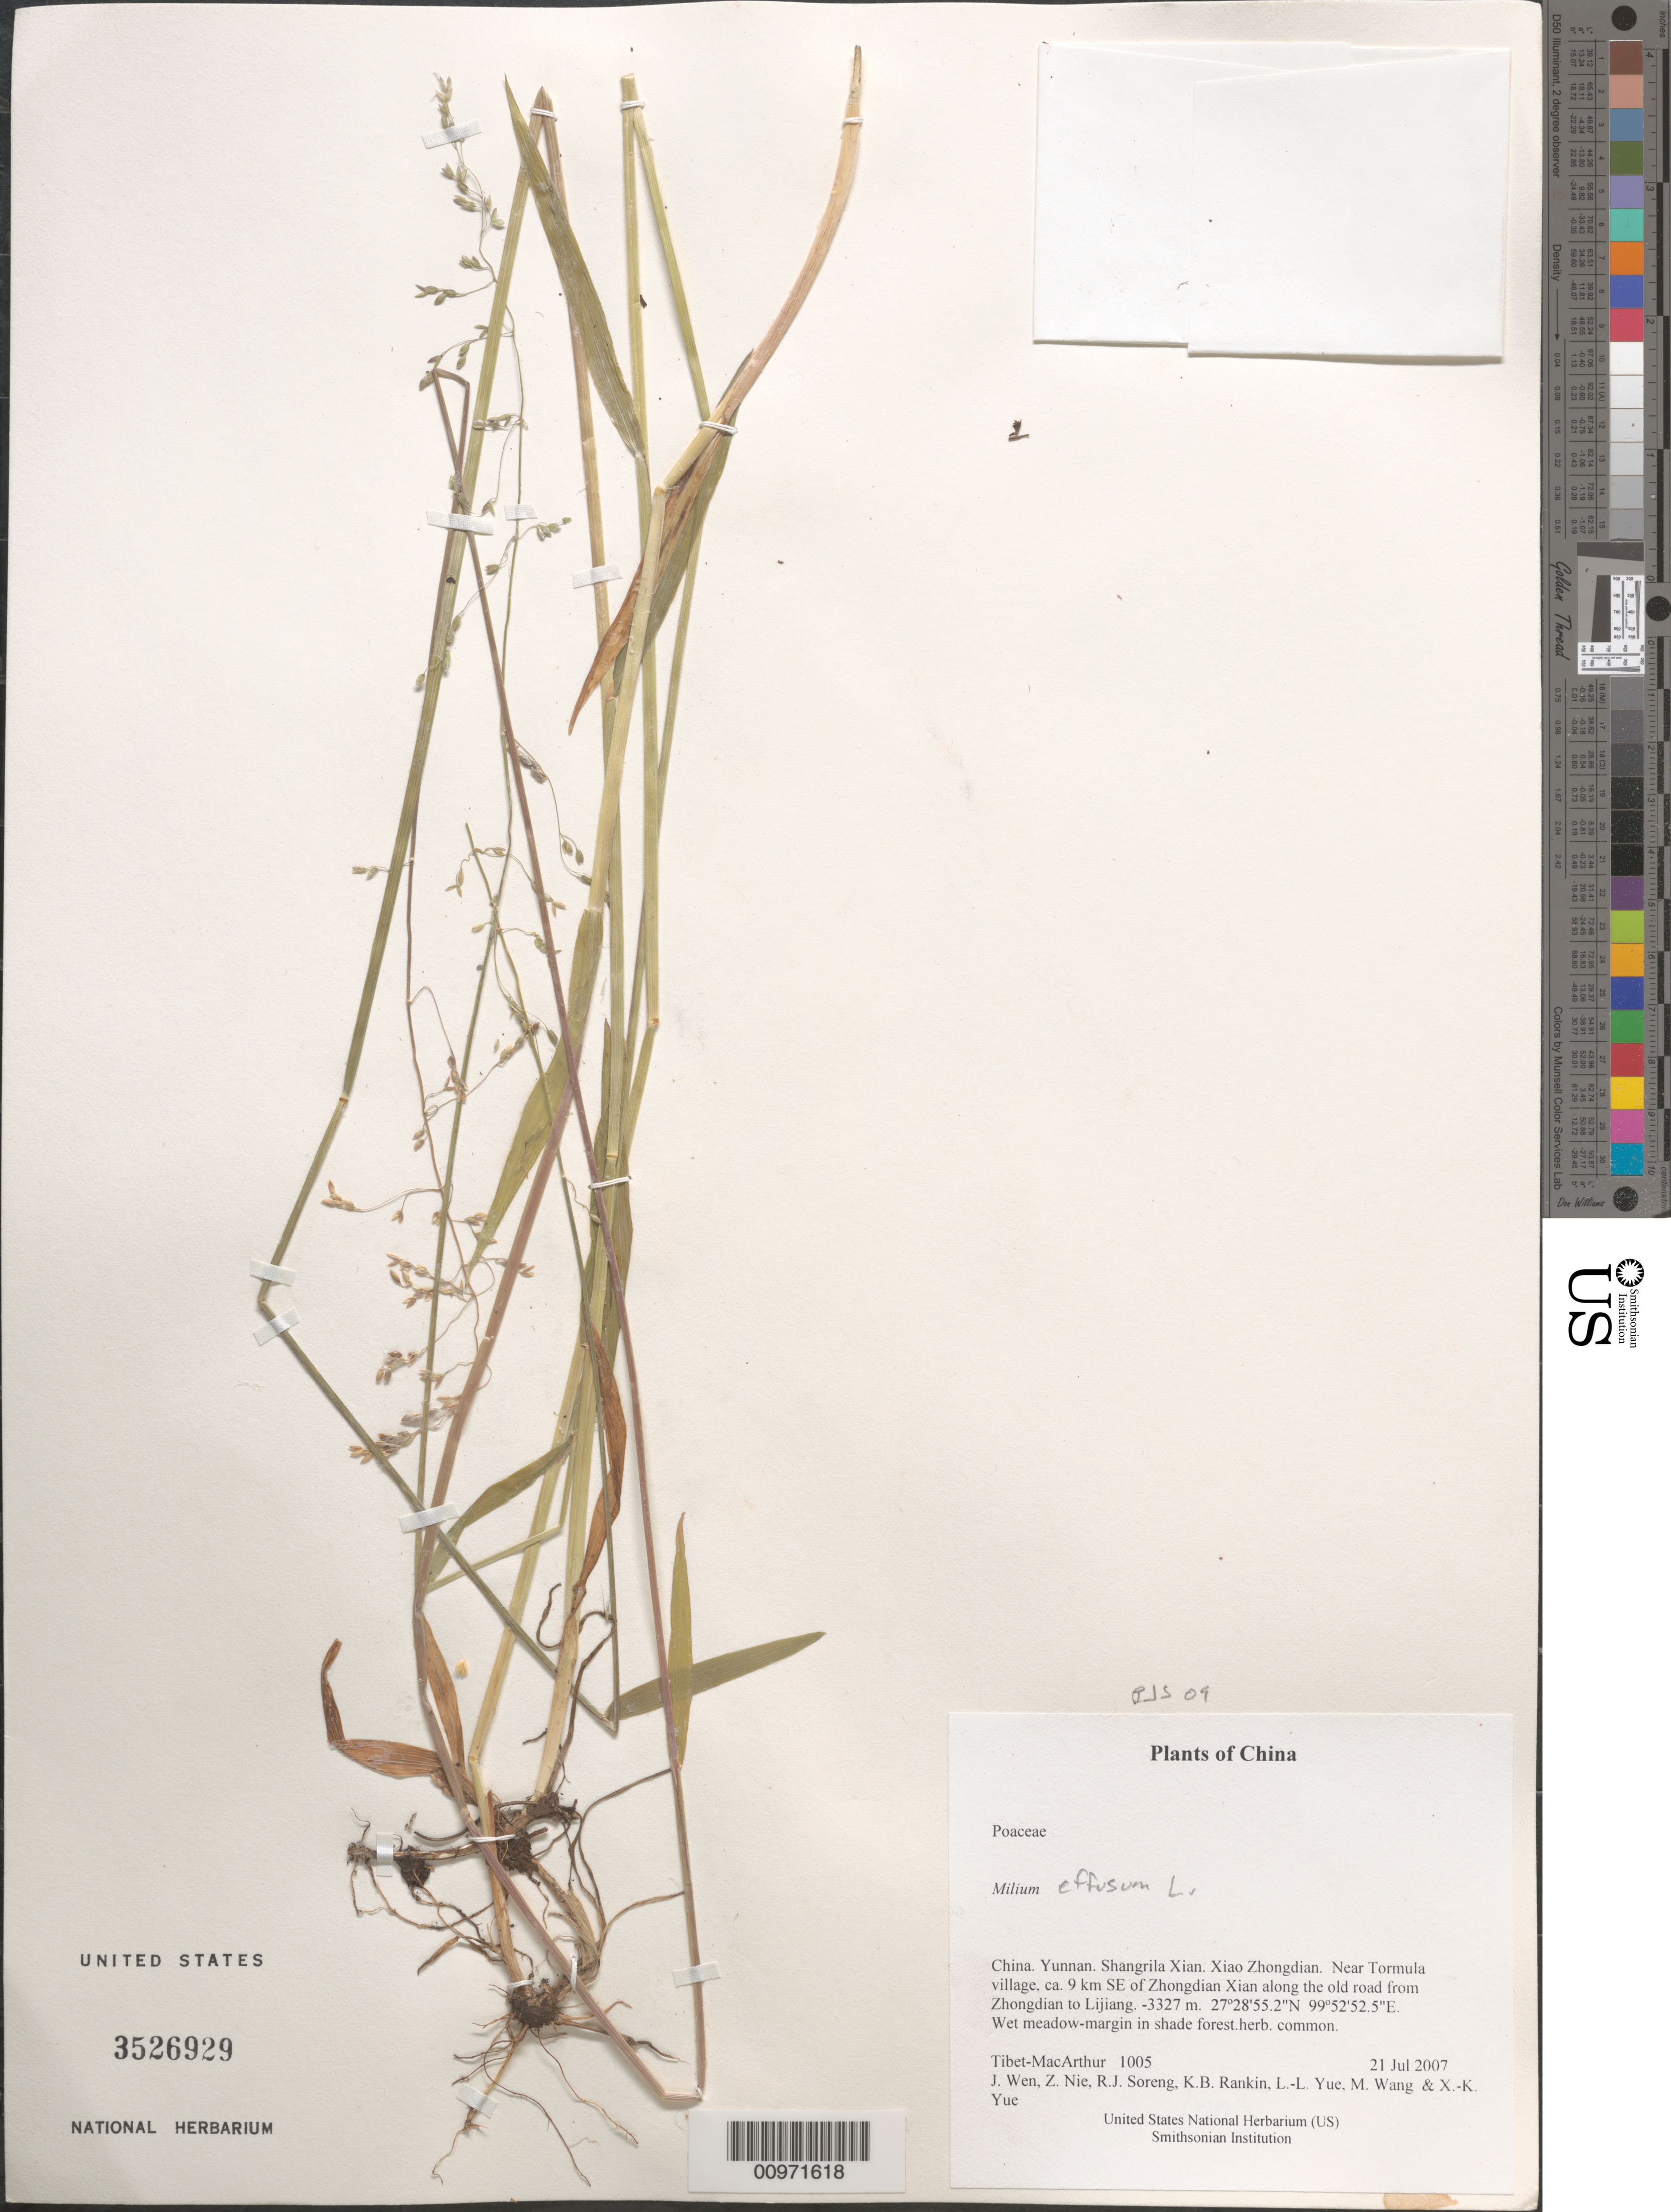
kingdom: Plantae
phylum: Tracheophyta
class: Liliopsida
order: Poales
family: Poaceae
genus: Milium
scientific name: Milium effusum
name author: L.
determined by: Soreng, Robert J., Research Associate (BOT), Smithsonian Institution - National Museum of Natural History (UNITED STATES)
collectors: Tibet-MacArthur, J. Wen, Z. Nie, R. J. Soreng, K. Rankin, L. Yue, M. Wang & X. Yue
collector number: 1005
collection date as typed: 21 Jul 2007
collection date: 2007-07-21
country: China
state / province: Yunnan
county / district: Shangrila Xian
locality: Xiao Zhongdian. Near Tormula village, ca. 9 km SE of Zhongdian Xian along the old road from Zhongdian to Lijiang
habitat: Wet meadow-margin in shade forest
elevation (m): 3327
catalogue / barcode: US 3526929